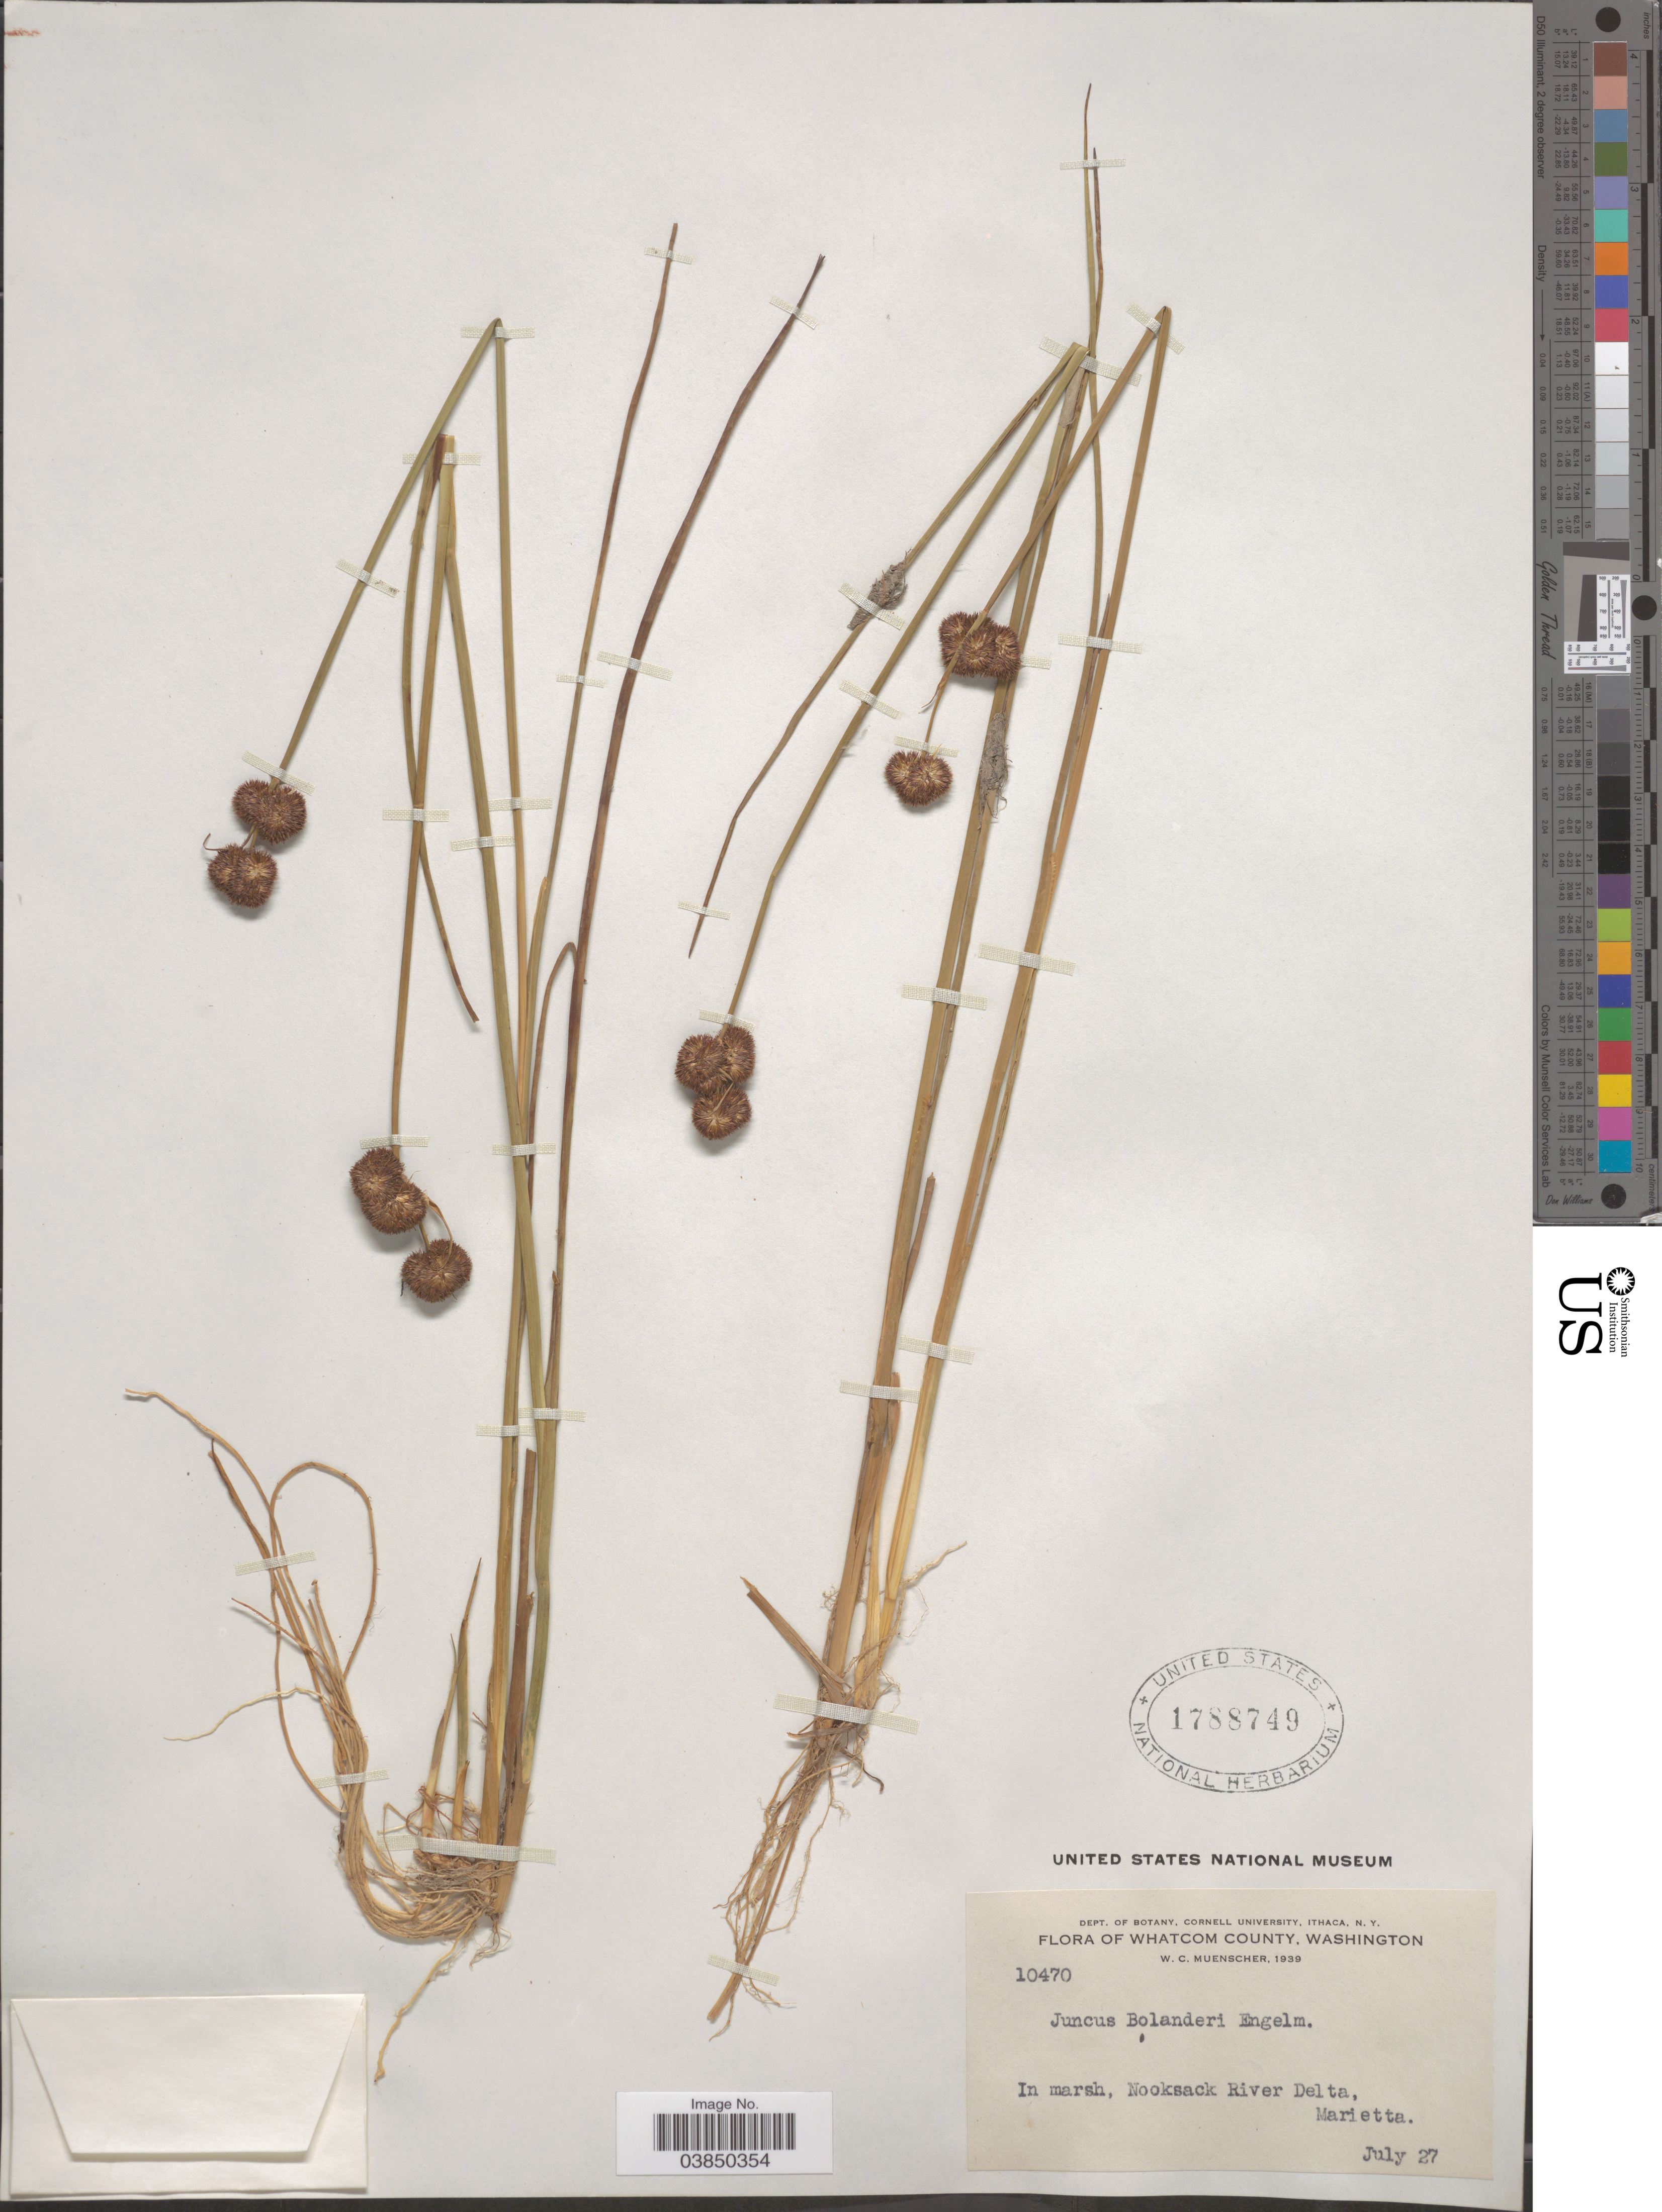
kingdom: Plantae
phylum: Tracheophyta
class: Liliopsida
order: Poales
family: Juncaceae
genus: Juncus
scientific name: Juncus bolanderi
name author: Engelm.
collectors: W. Muenscher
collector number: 10470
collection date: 1939-07-27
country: United States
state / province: Washington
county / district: Whatcom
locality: Whatcom County. Nooksack River Delta, Marietta.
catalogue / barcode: US 1788749